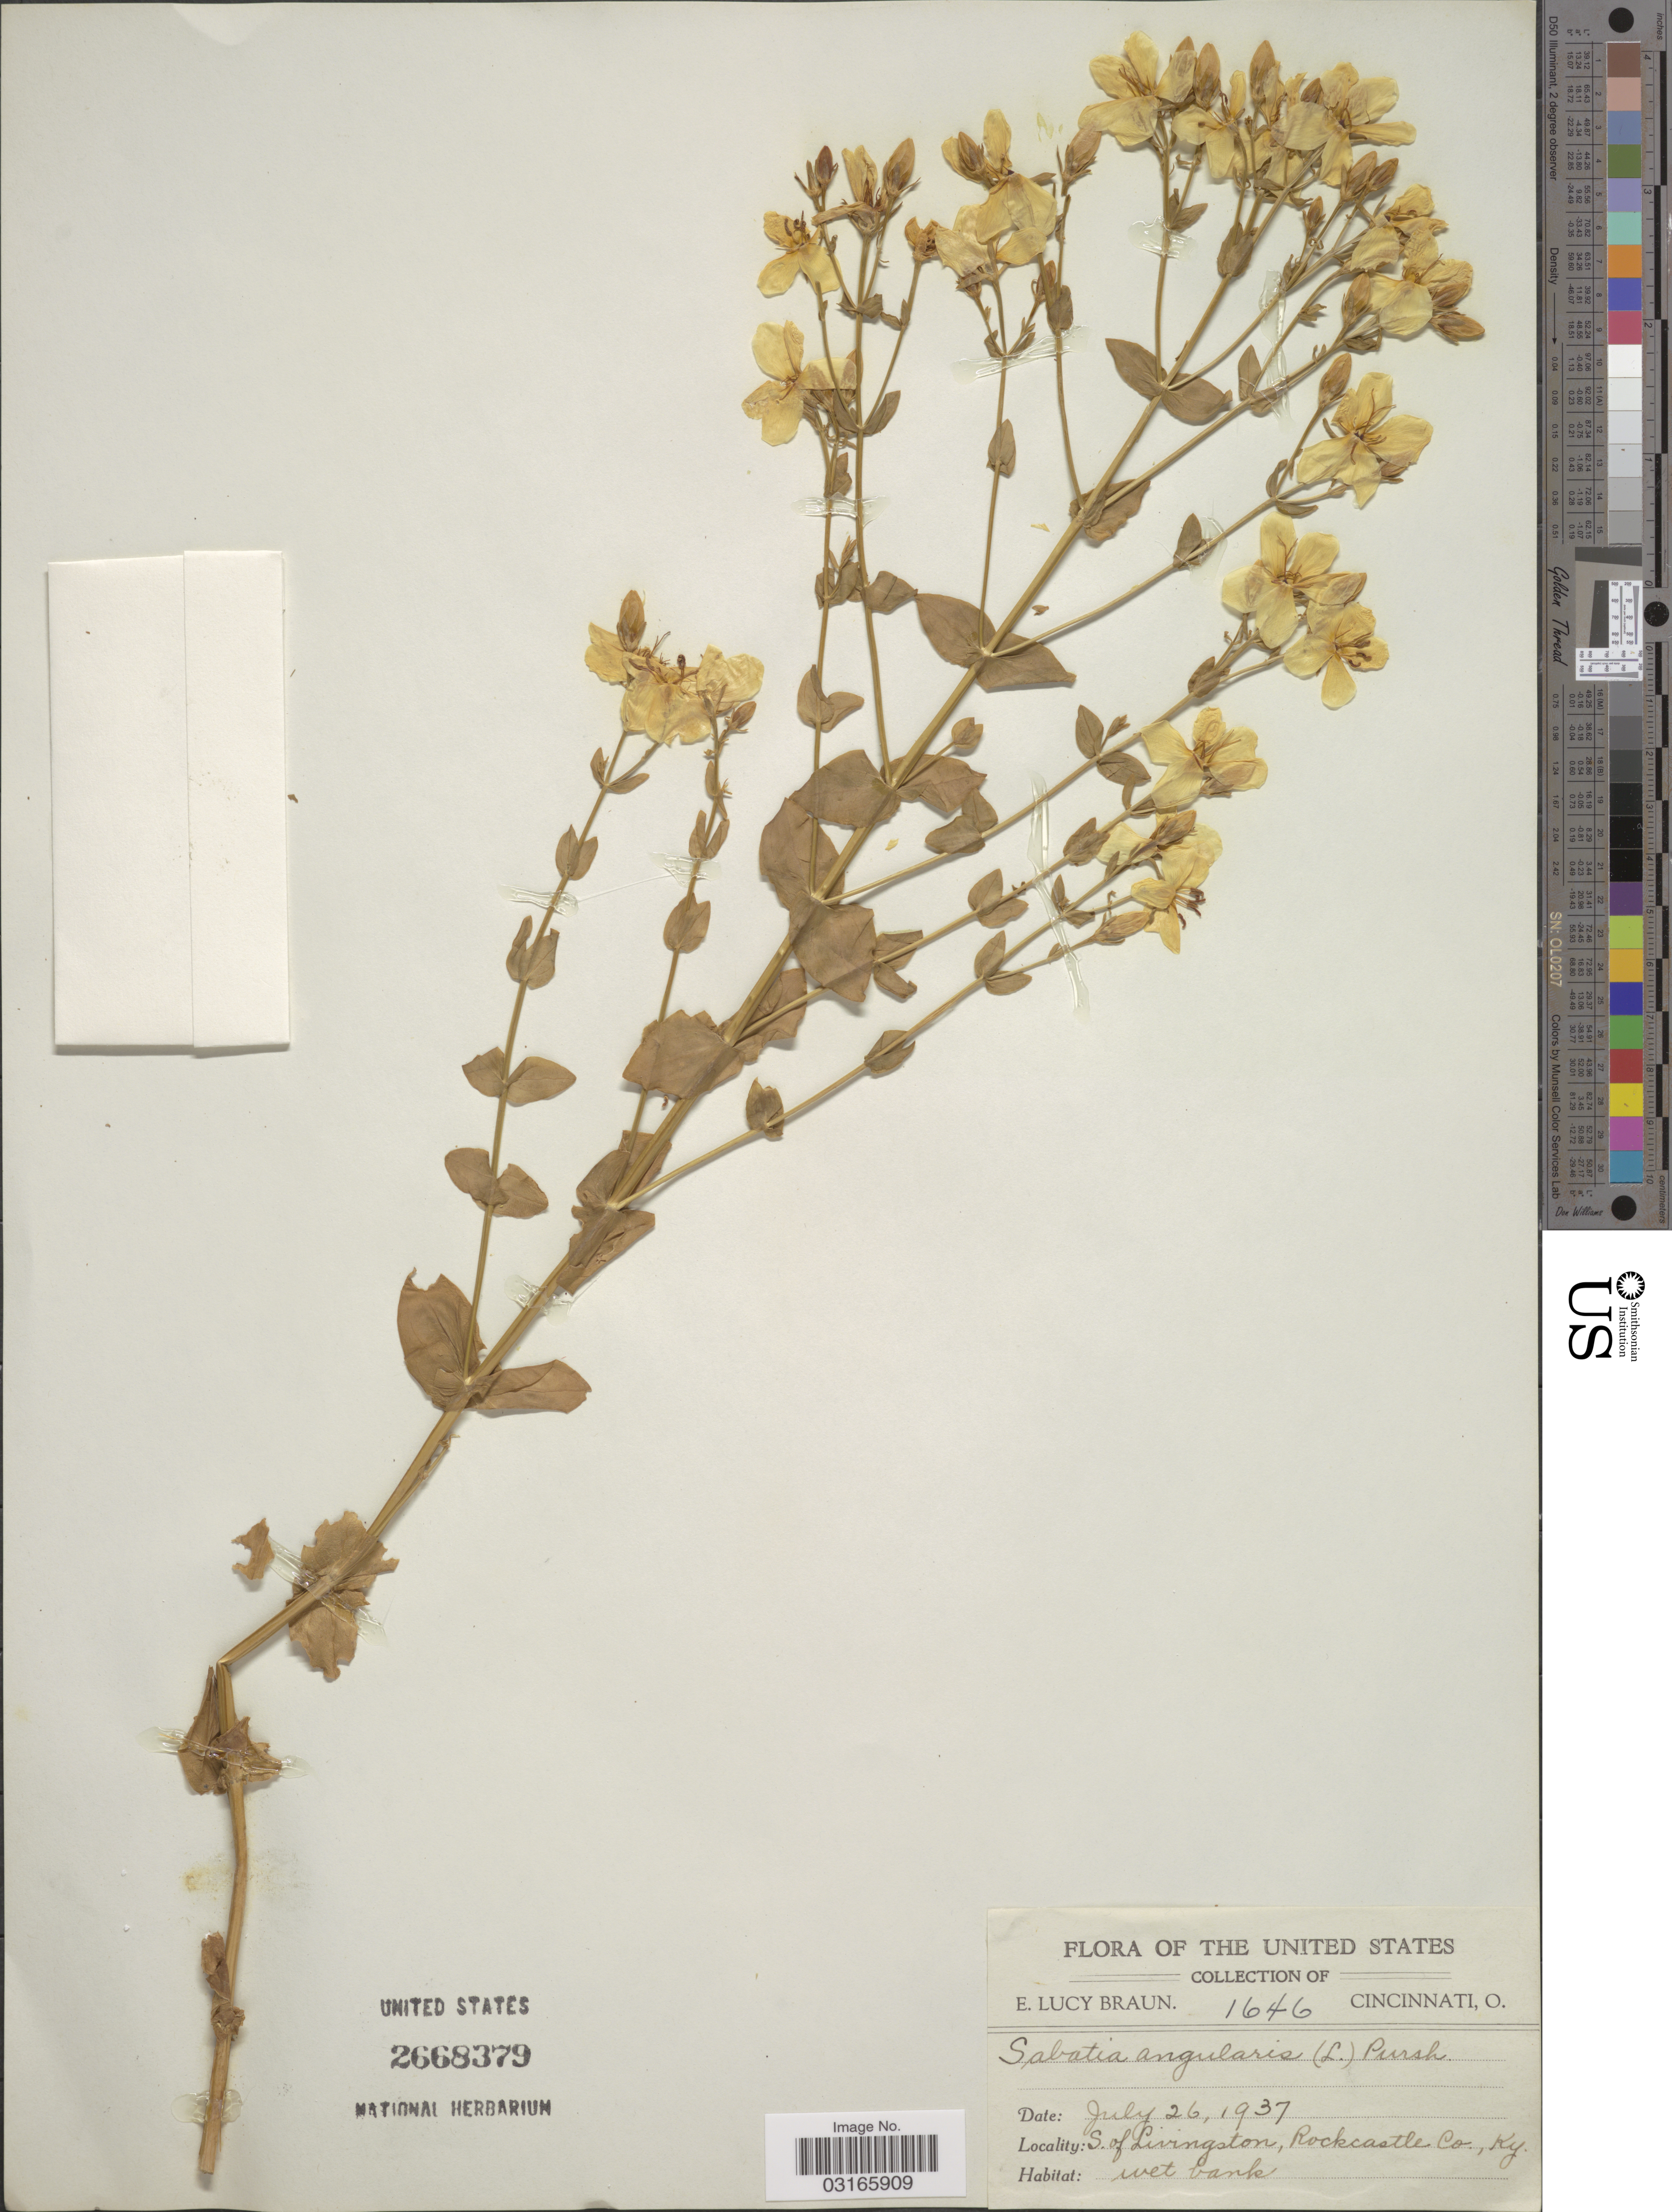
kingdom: Plantae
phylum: Tracheophyta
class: Magnoliopsida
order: Gentianales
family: Gentianaceae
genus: Sabatia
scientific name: Sabatia angularis (L.) Pursh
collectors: E. Braun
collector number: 1646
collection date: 1937-07-26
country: United States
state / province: Kentucky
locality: S. of Livingston, Rockcastle Co., Ky.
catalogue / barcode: US 2668379